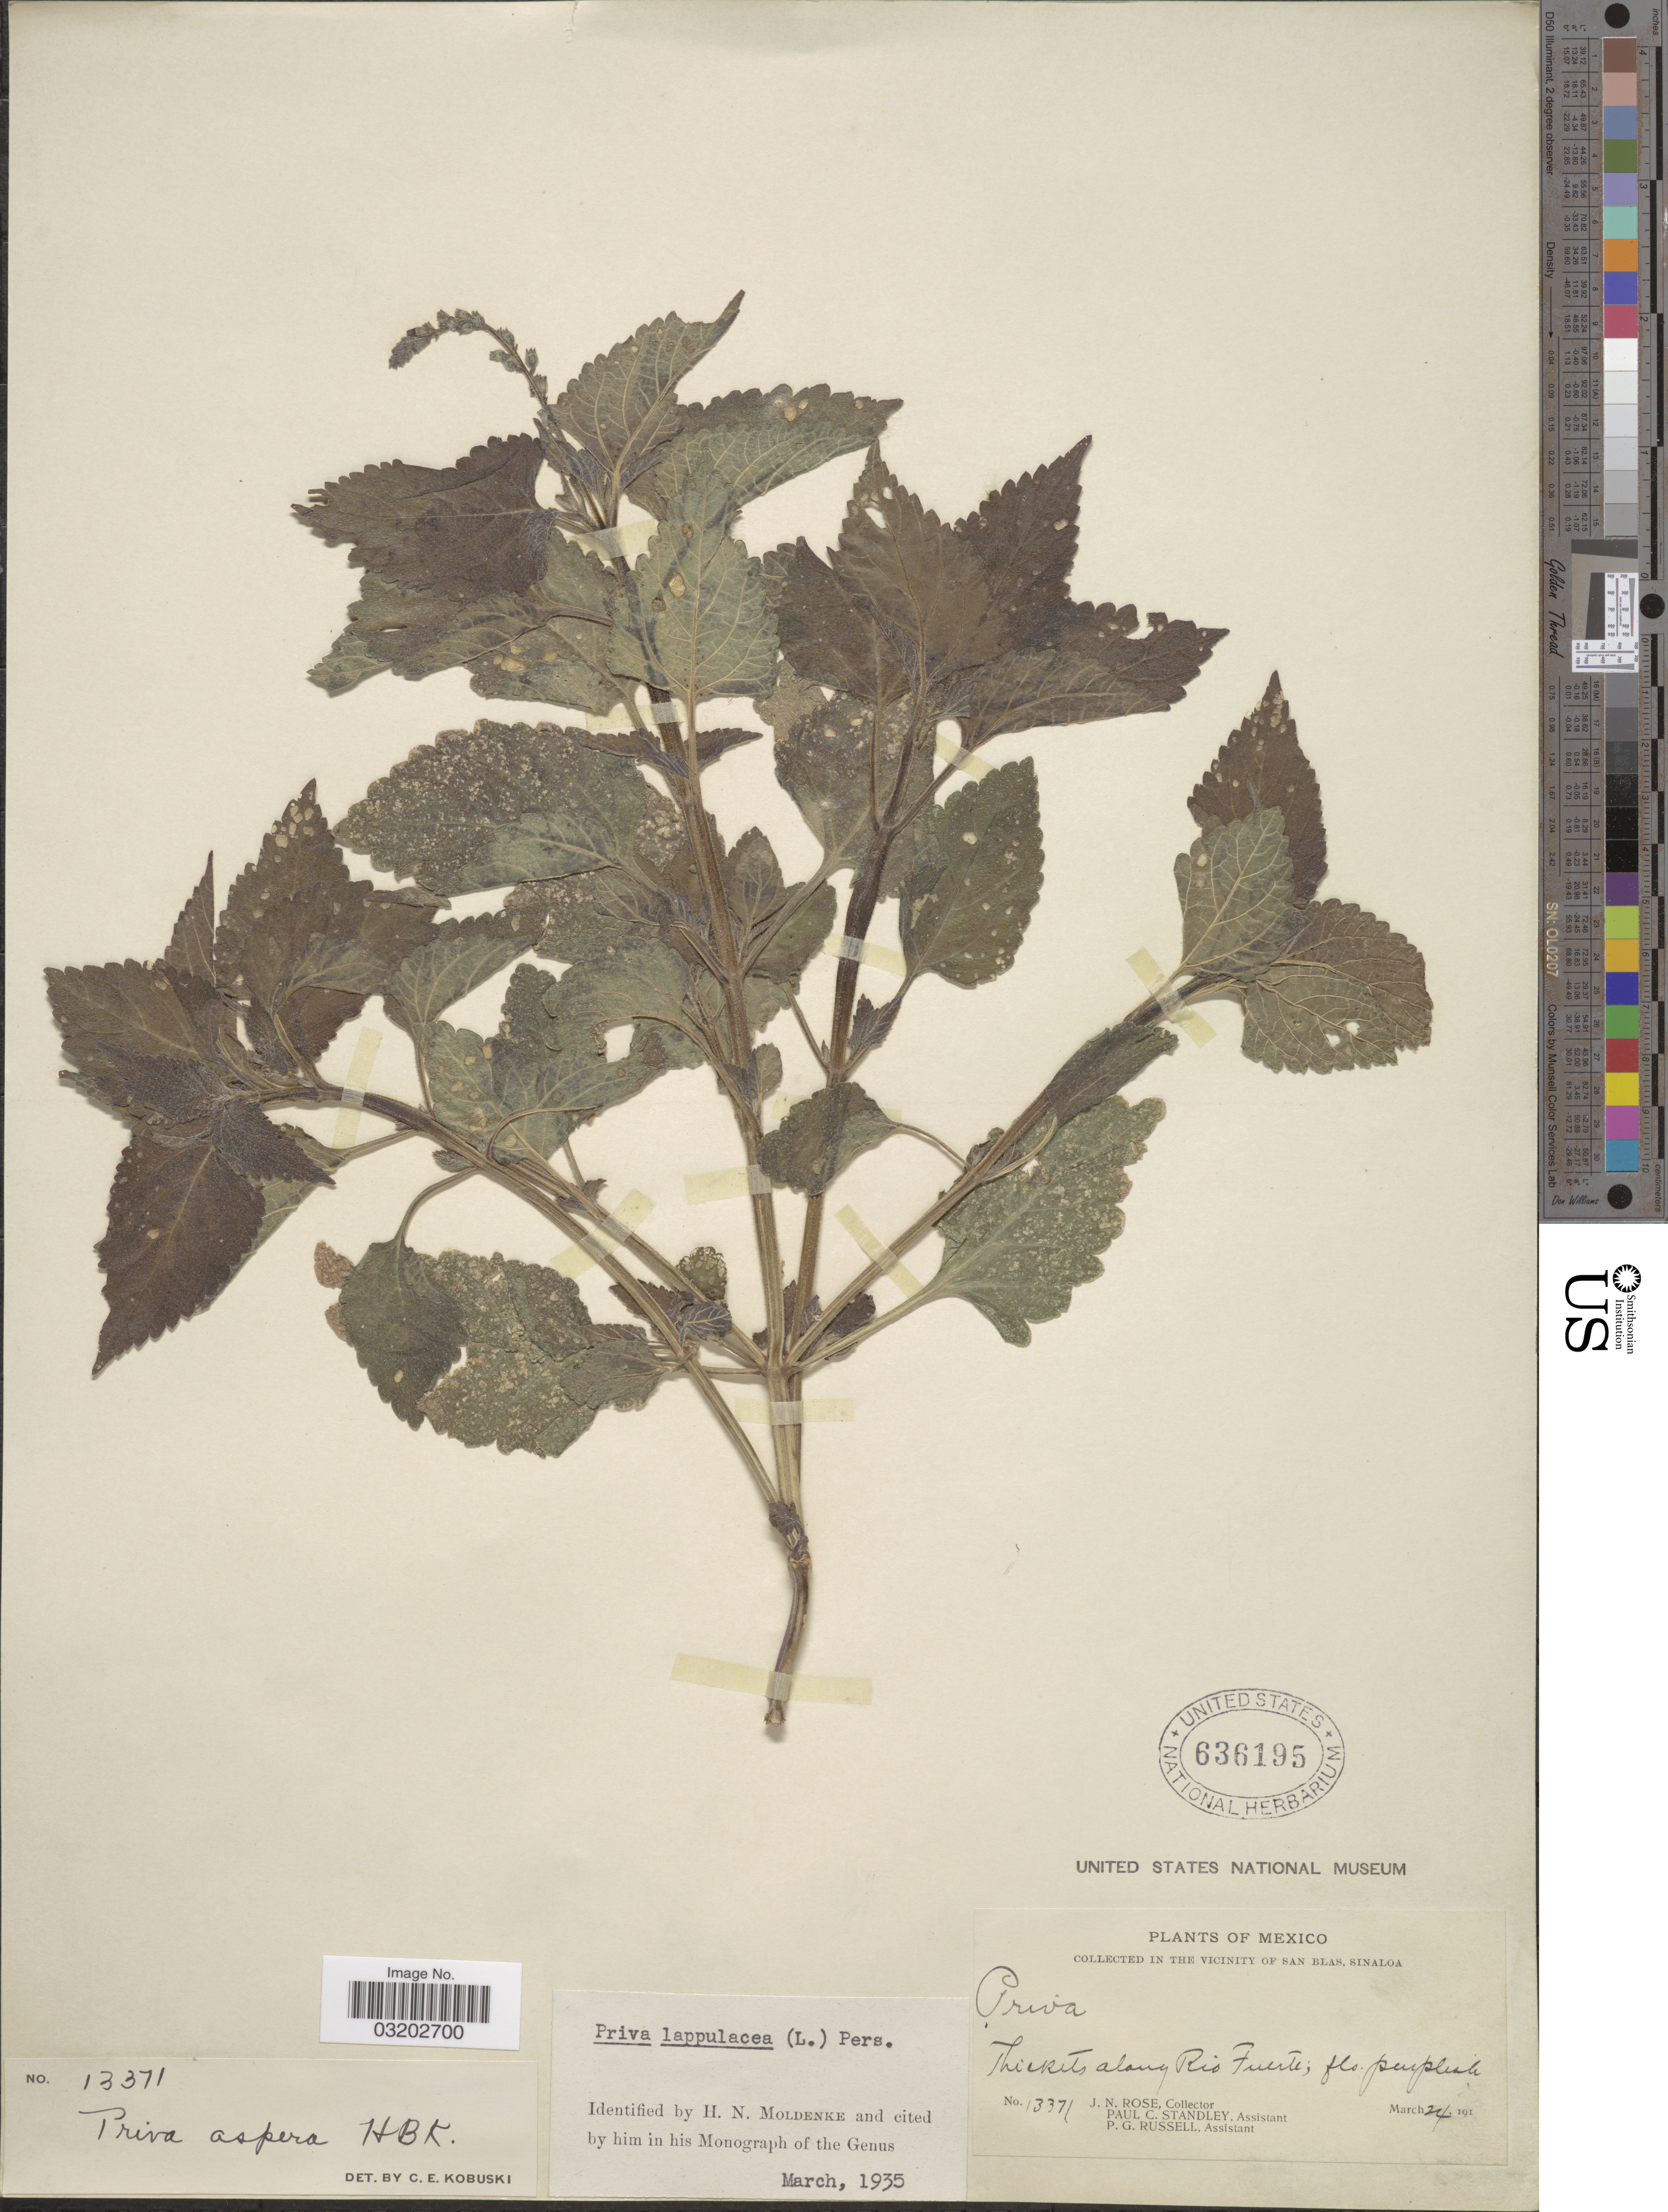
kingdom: Plantae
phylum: Tracheophyta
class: Magnoliopsida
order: Lamiales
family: Verbenaceae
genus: Priva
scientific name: Priva lappulacea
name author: (L.) Pers.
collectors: J. N. Rose, P. C. Standley & P. G. Russell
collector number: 13371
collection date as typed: March 24, 191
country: Mexico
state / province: Sinaloa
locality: In the Vicinity of San Blas. Thickets along Rio Fuerte.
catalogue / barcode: US 636195